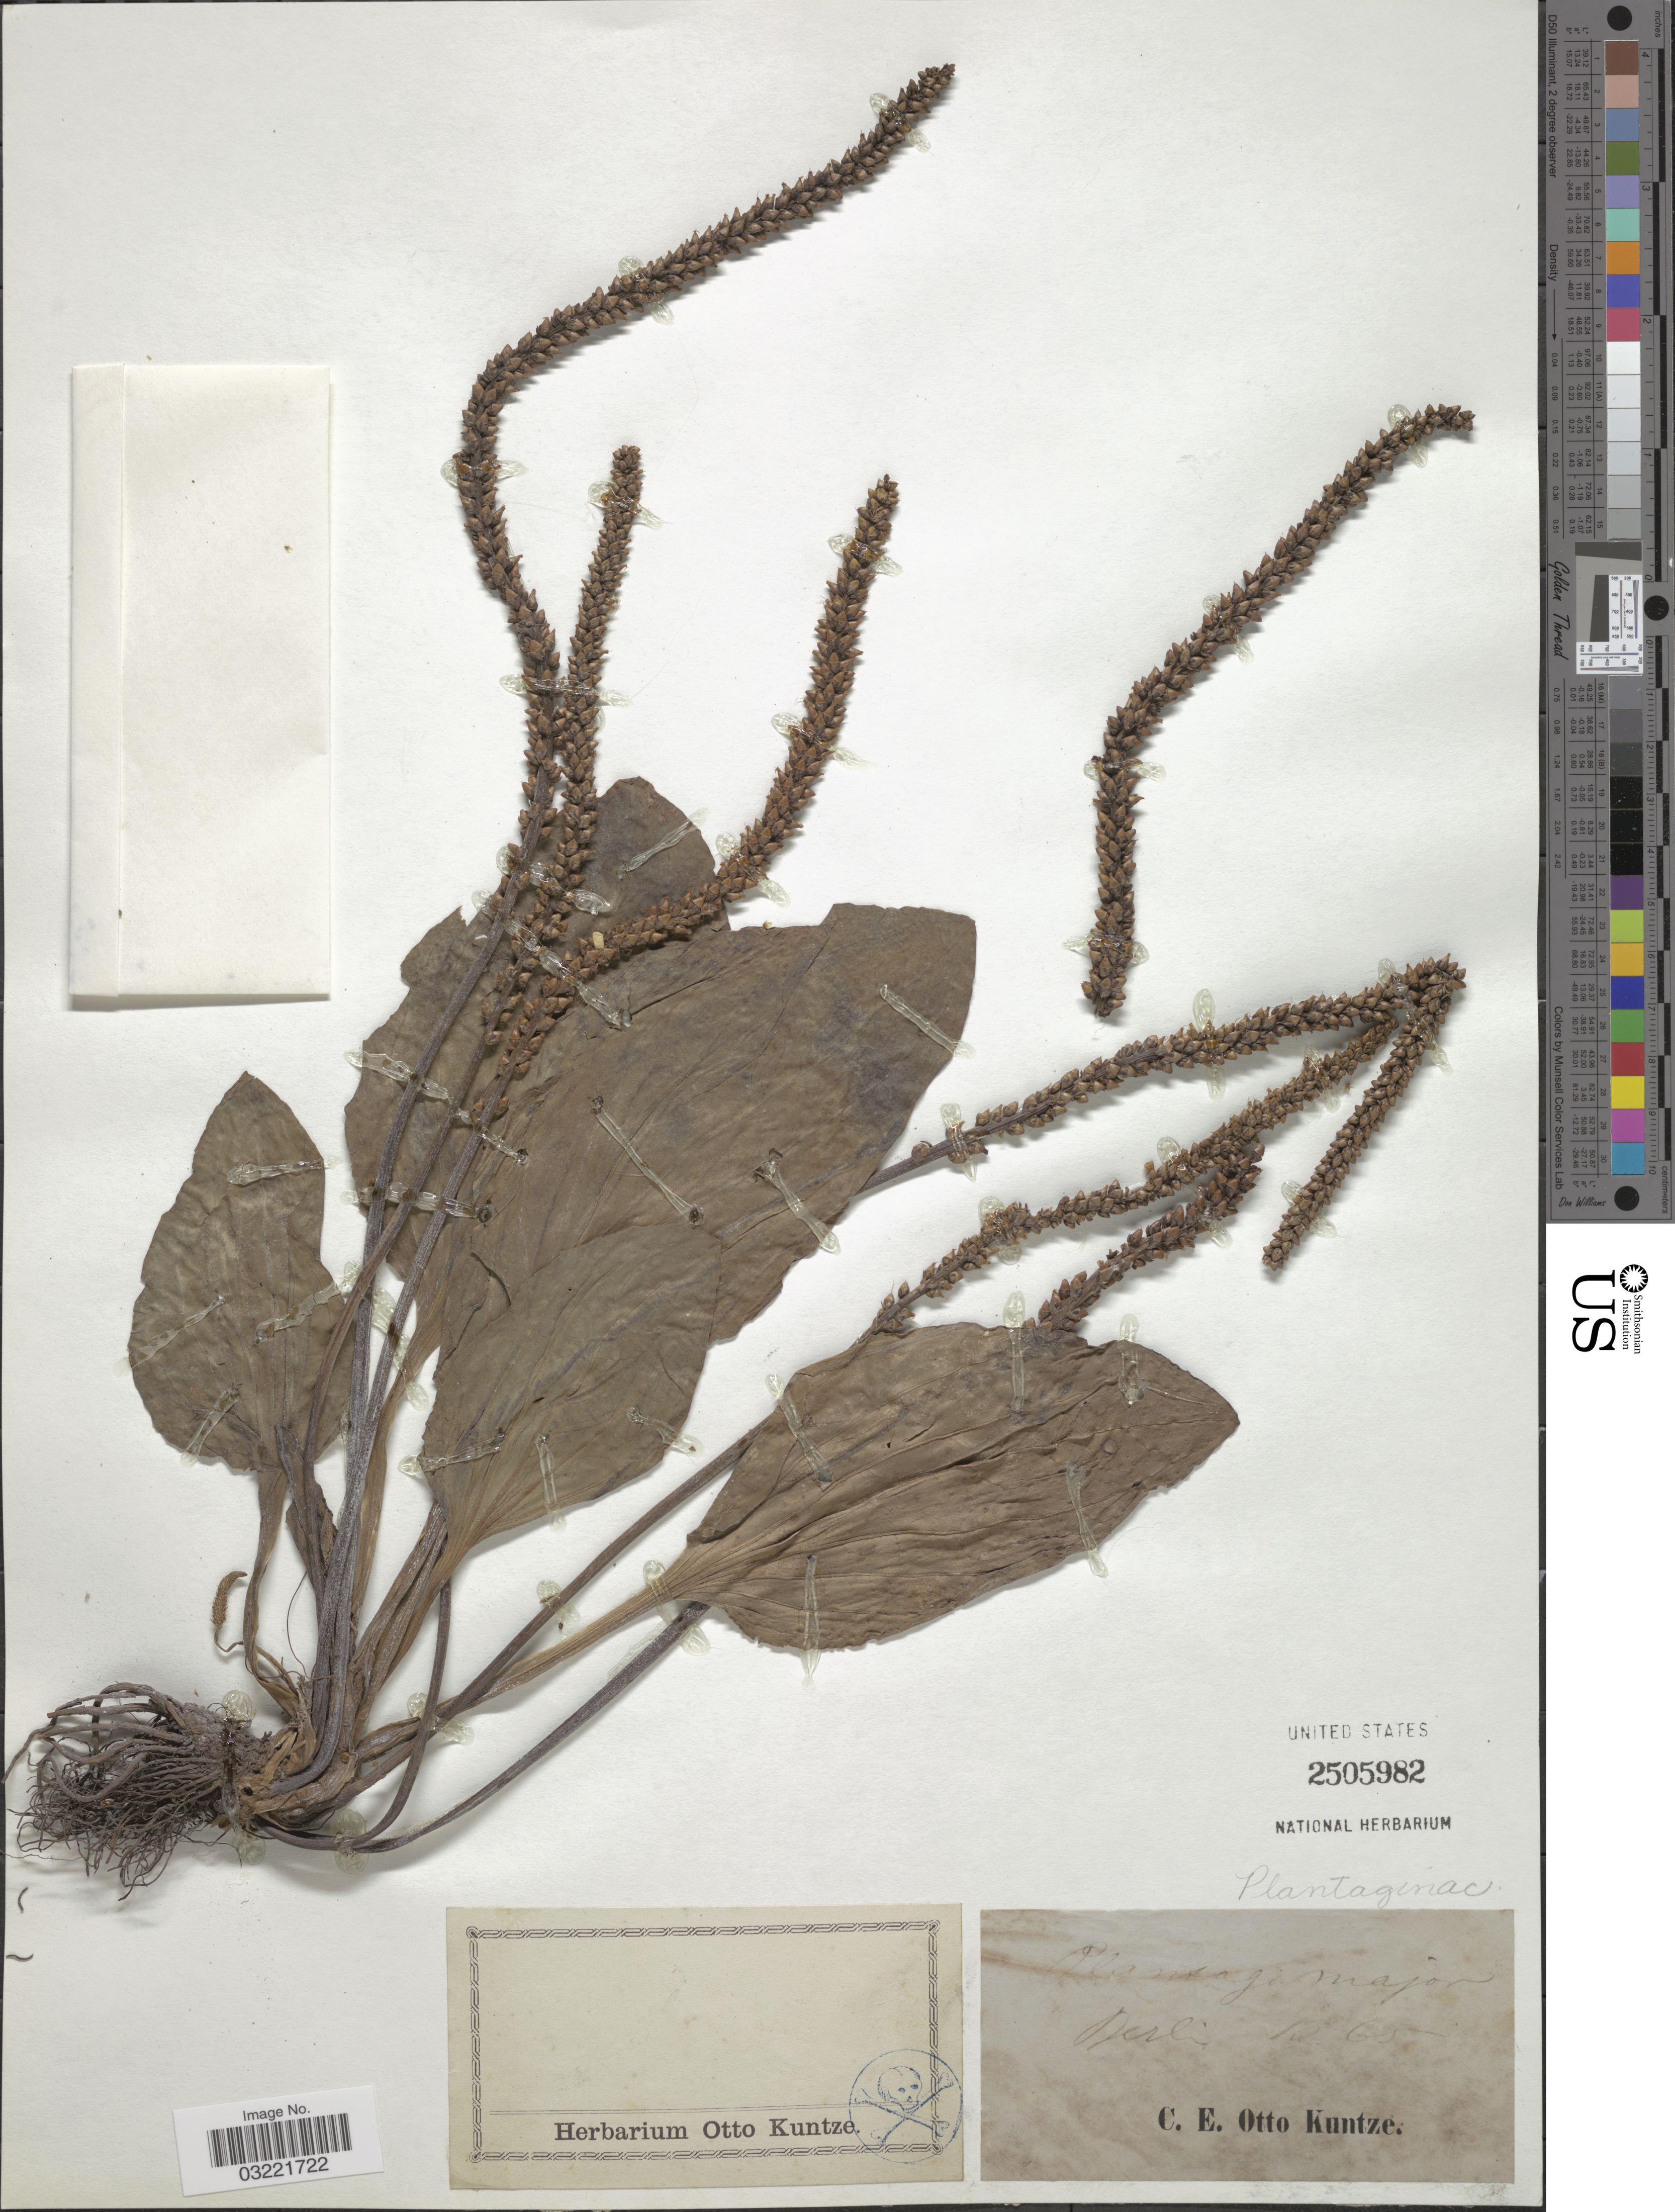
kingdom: Plantae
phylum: Tracheophyta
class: Magnoliopsida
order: Lamiales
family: Plantaginaceae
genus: Plantago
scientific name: Plantago major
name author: L.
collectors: C.E.O. Kuntze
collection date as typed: Transcribed d/m/y: /10/65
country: Germany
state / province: Berlin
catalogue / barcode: US 2505982